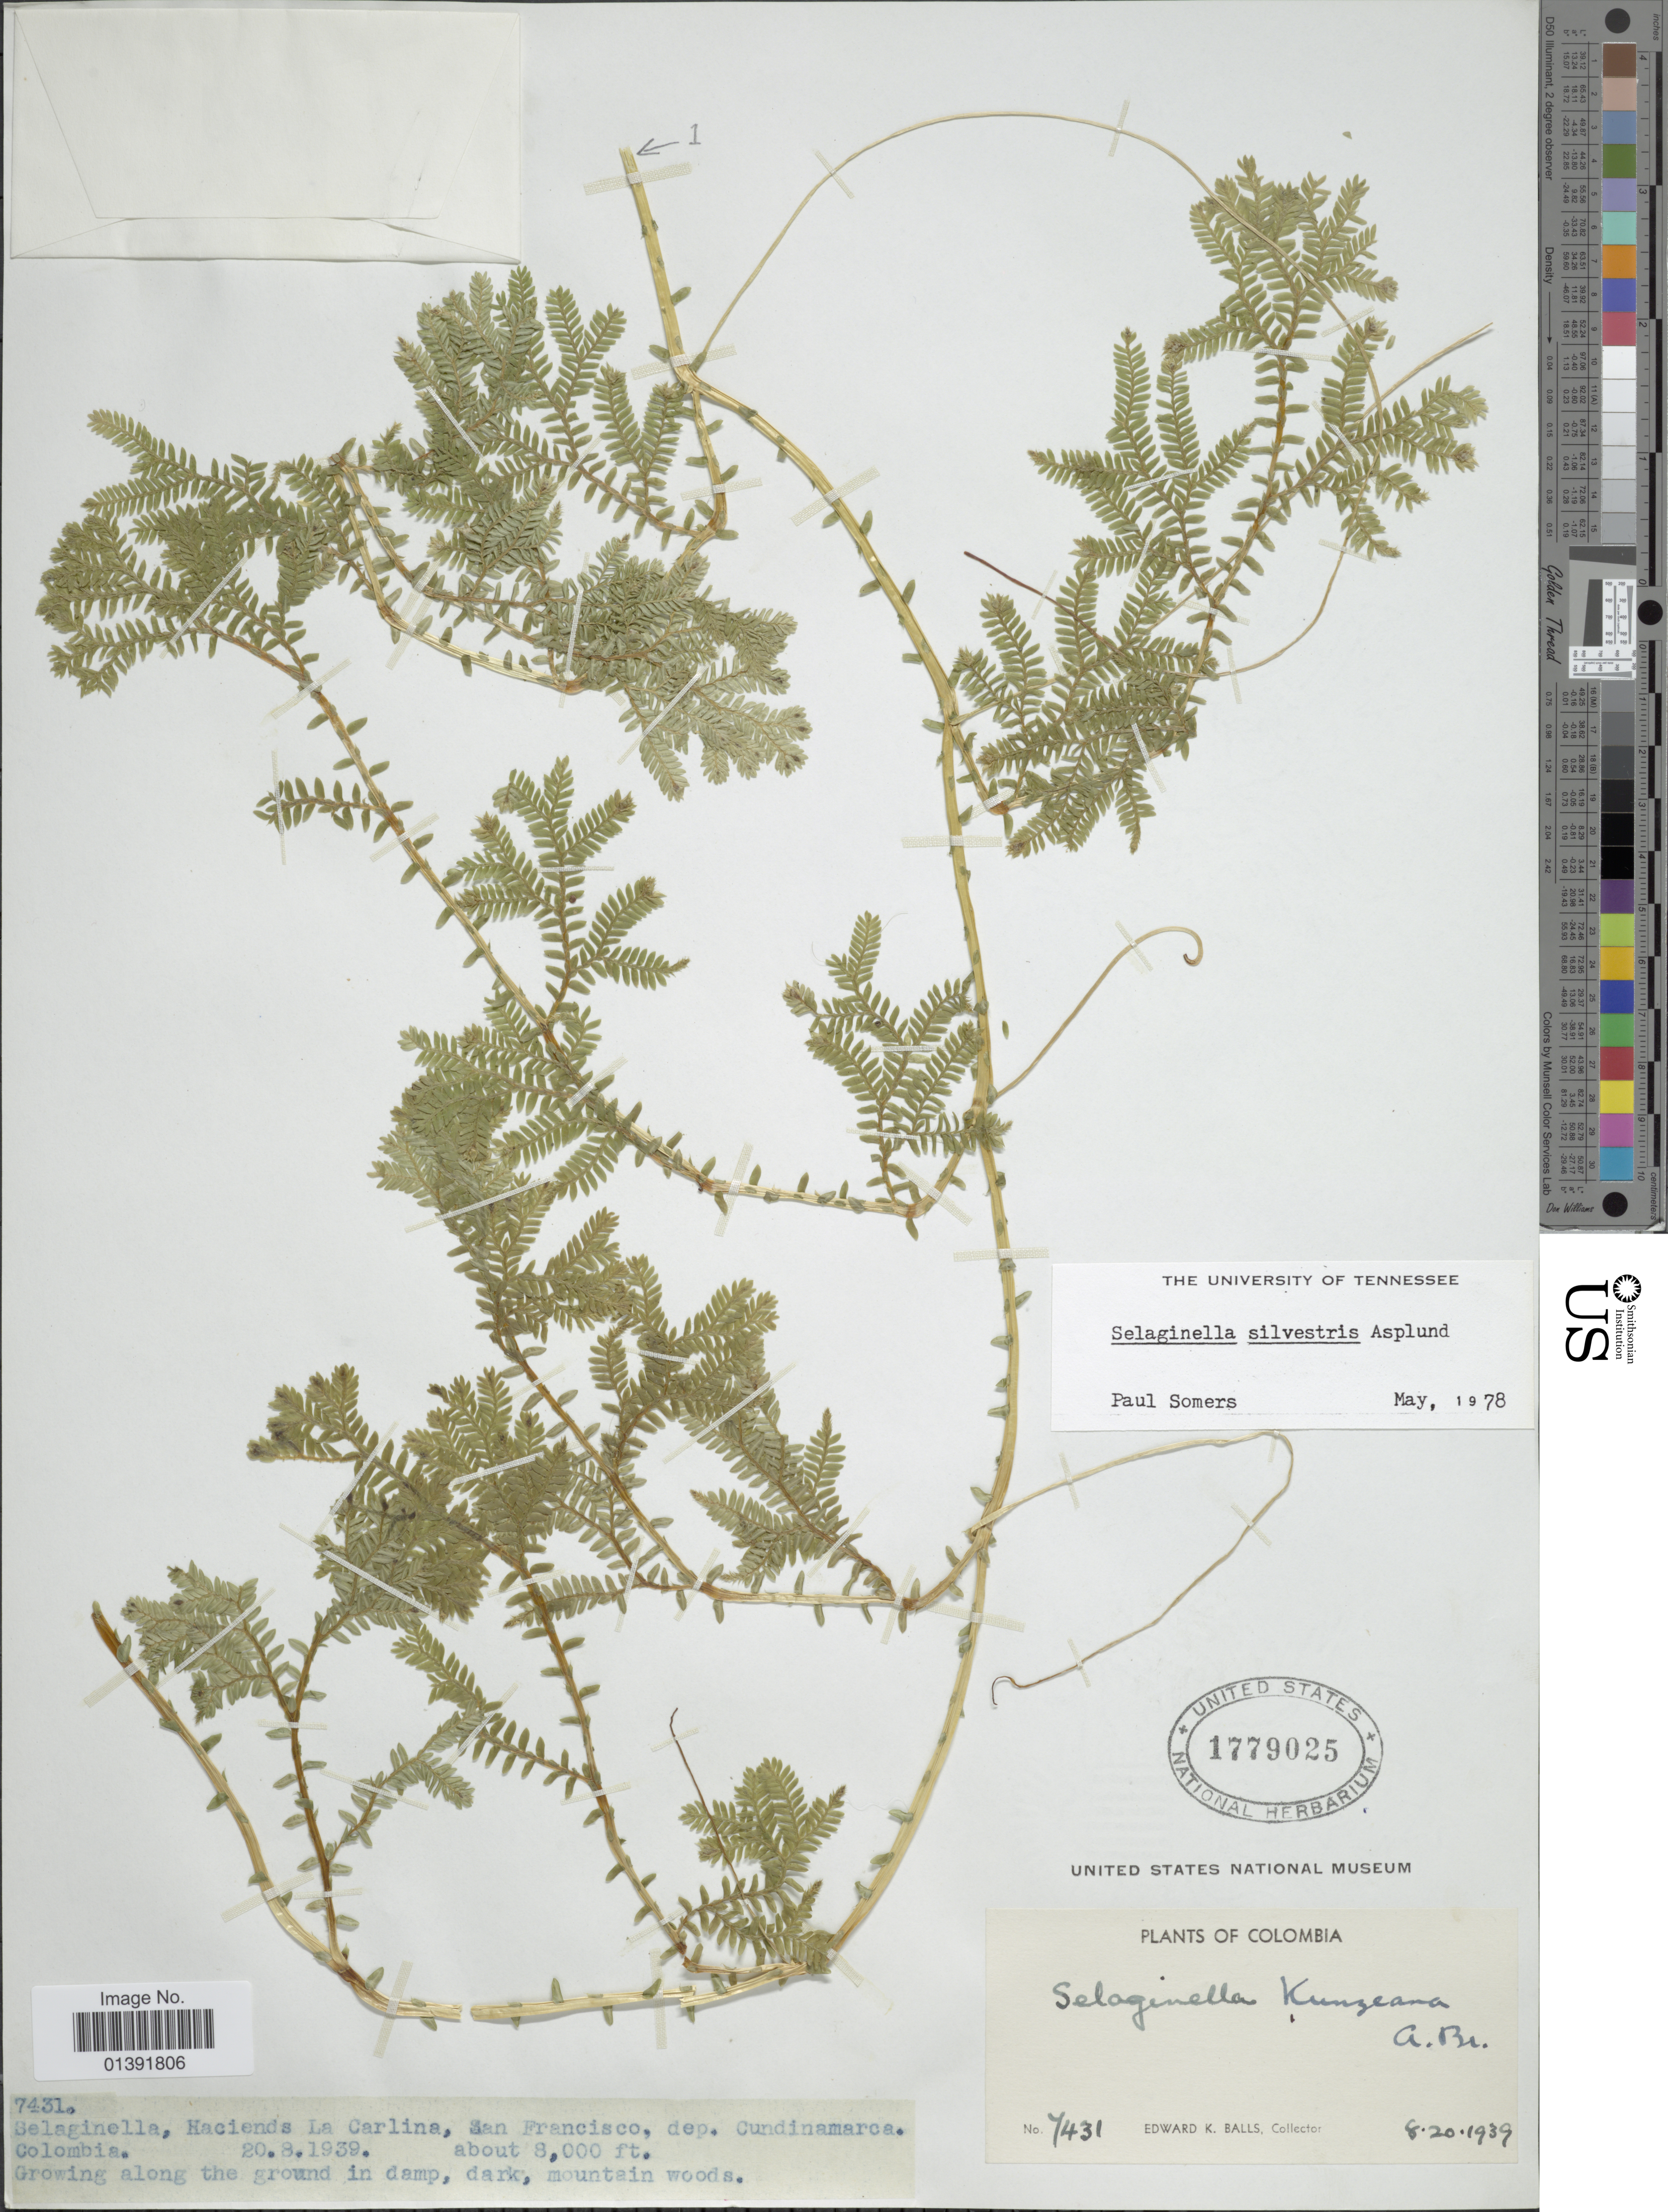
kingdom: Plantae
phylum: Tracheophyta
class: Lycopodiopsida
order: Selaginellales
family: Selaginellaceae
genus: Selaginella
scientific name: Selaginella silvestris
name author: Aspl.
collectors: E. K. Balls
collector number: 7431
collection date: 1939-08-20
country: Colombia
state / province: Cundinamarca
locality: Hacienda La Carlina, San Francisco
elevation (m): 2438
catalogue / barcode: US 1779025